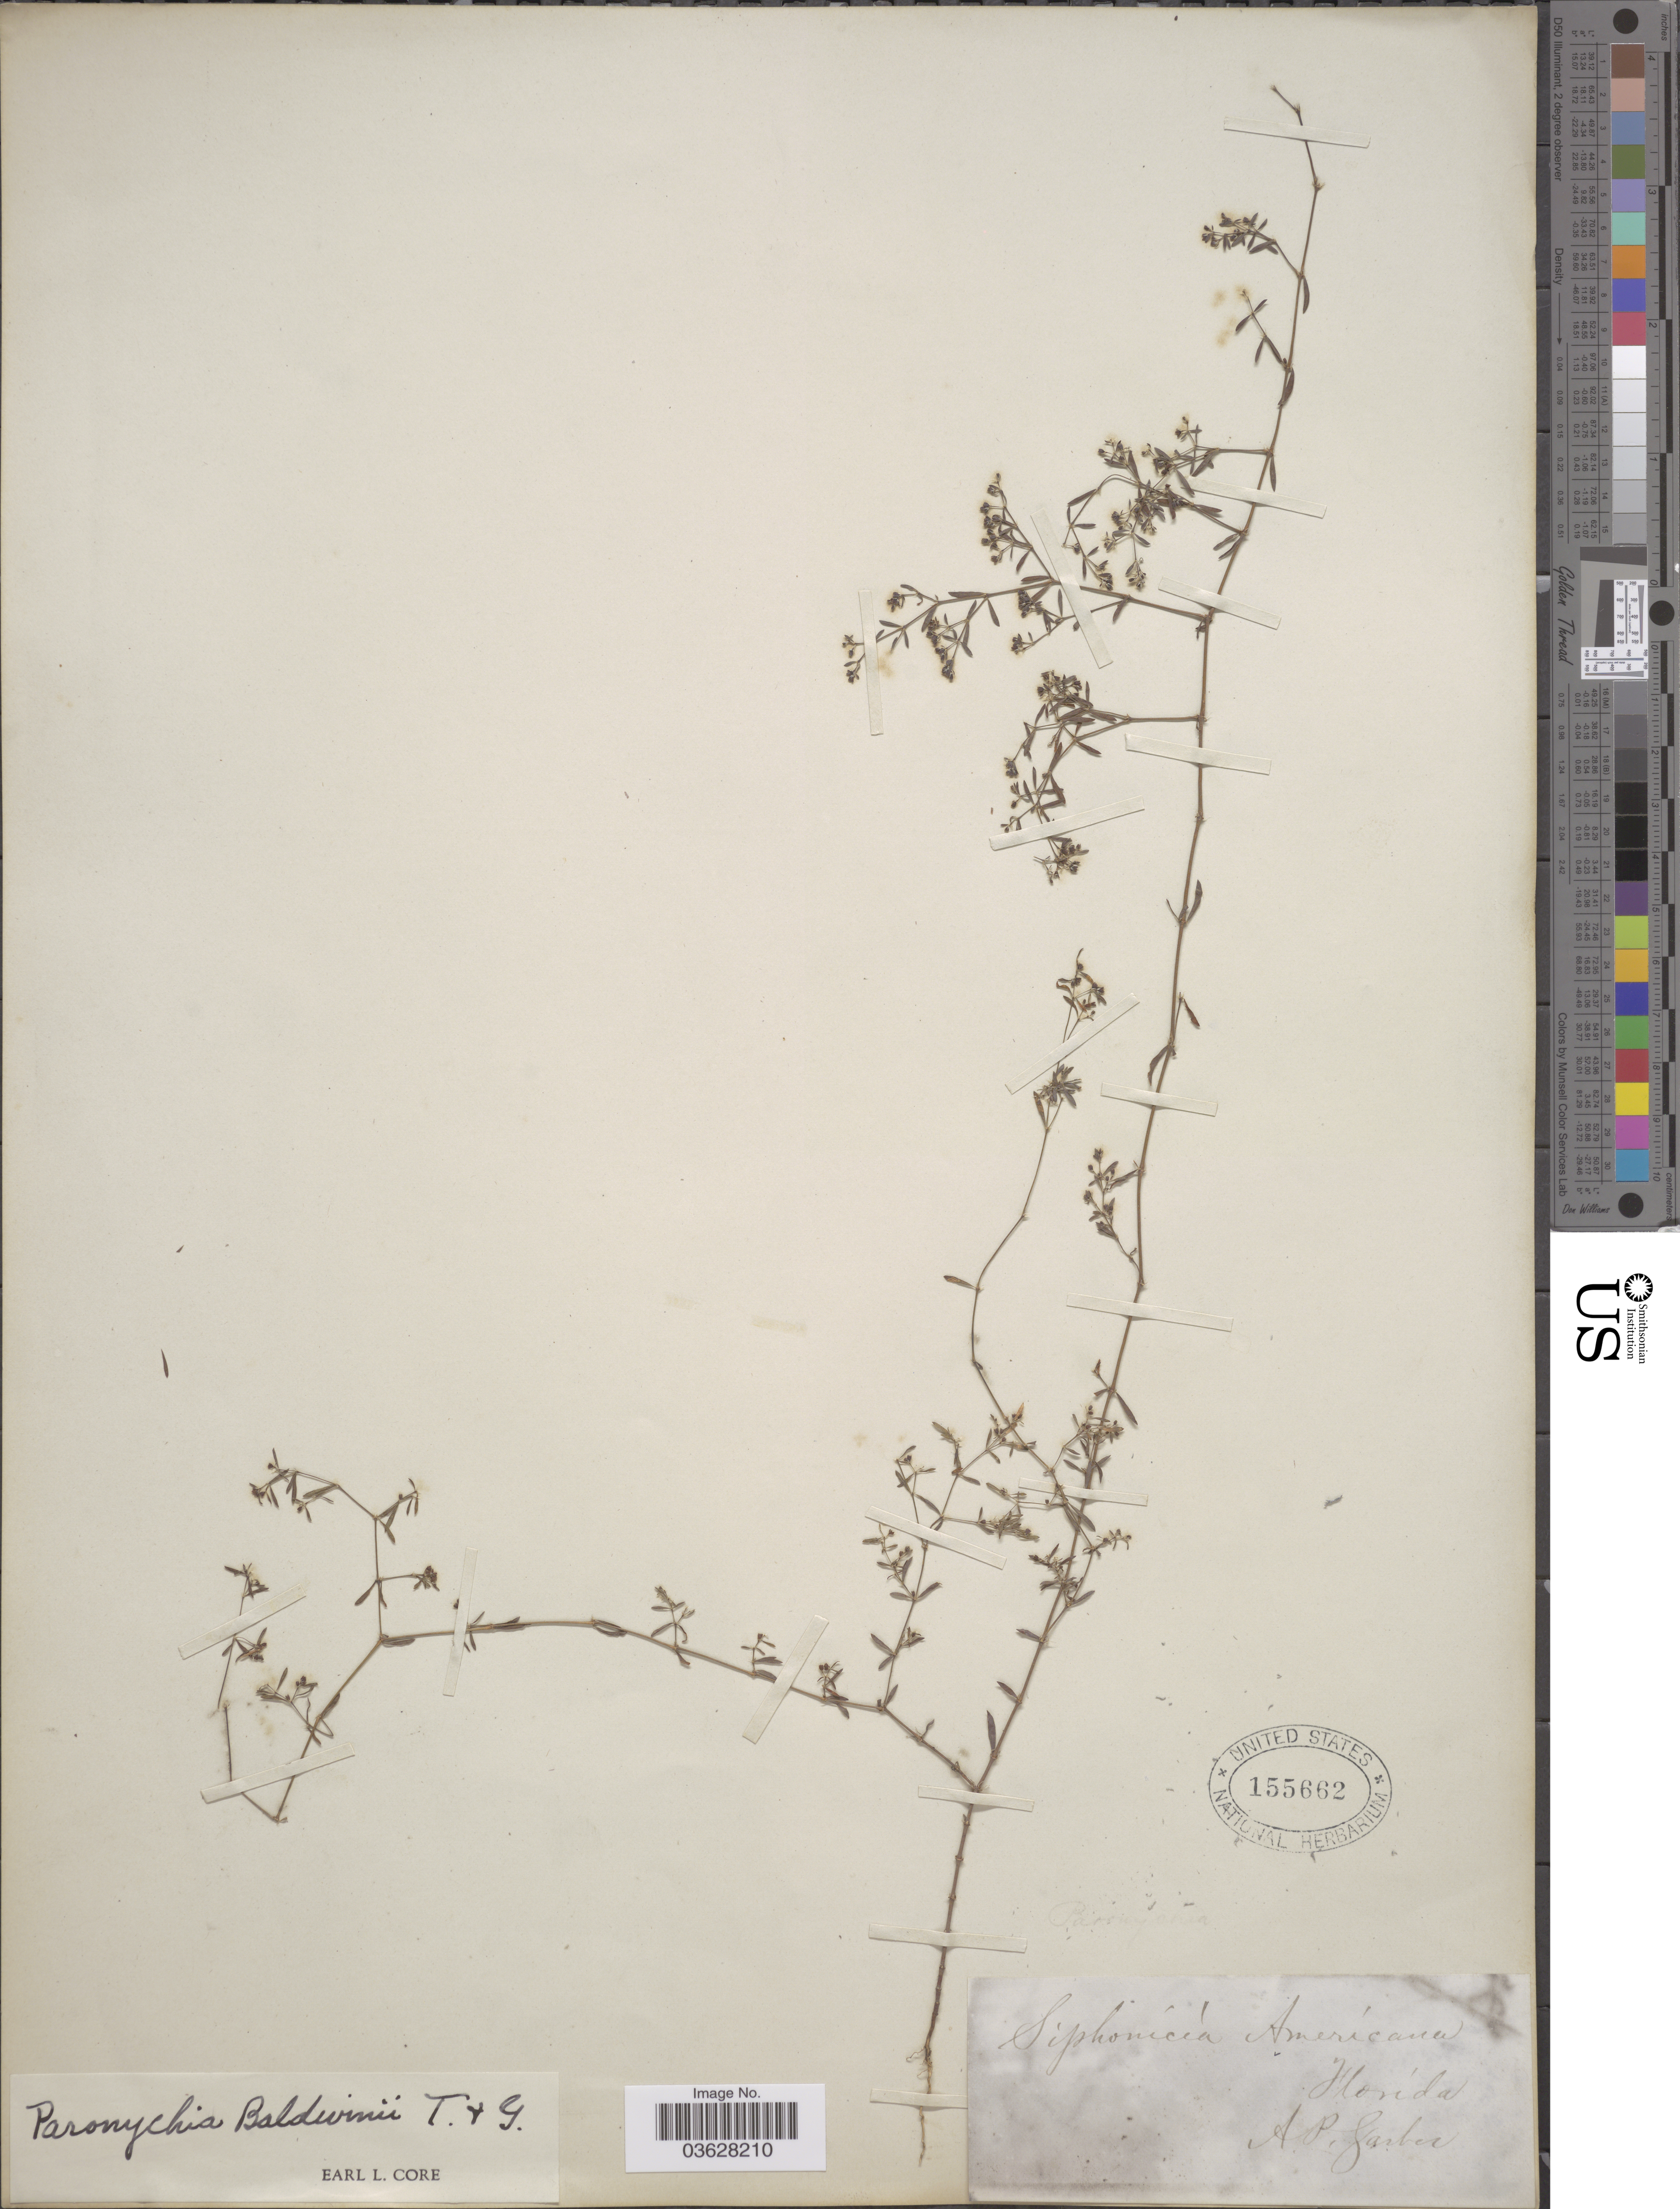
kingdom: Plantae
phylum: Tracheophyta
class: Magnoliopsida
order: Caryophyllales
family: Caryophyllaceae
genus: Paronychia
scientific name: Paronychia baldwinii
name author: (A. Gray & Torr.) Fenzl ex Walp.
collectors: A. P. Garber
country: United States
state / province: Florida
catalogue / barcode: US 155662